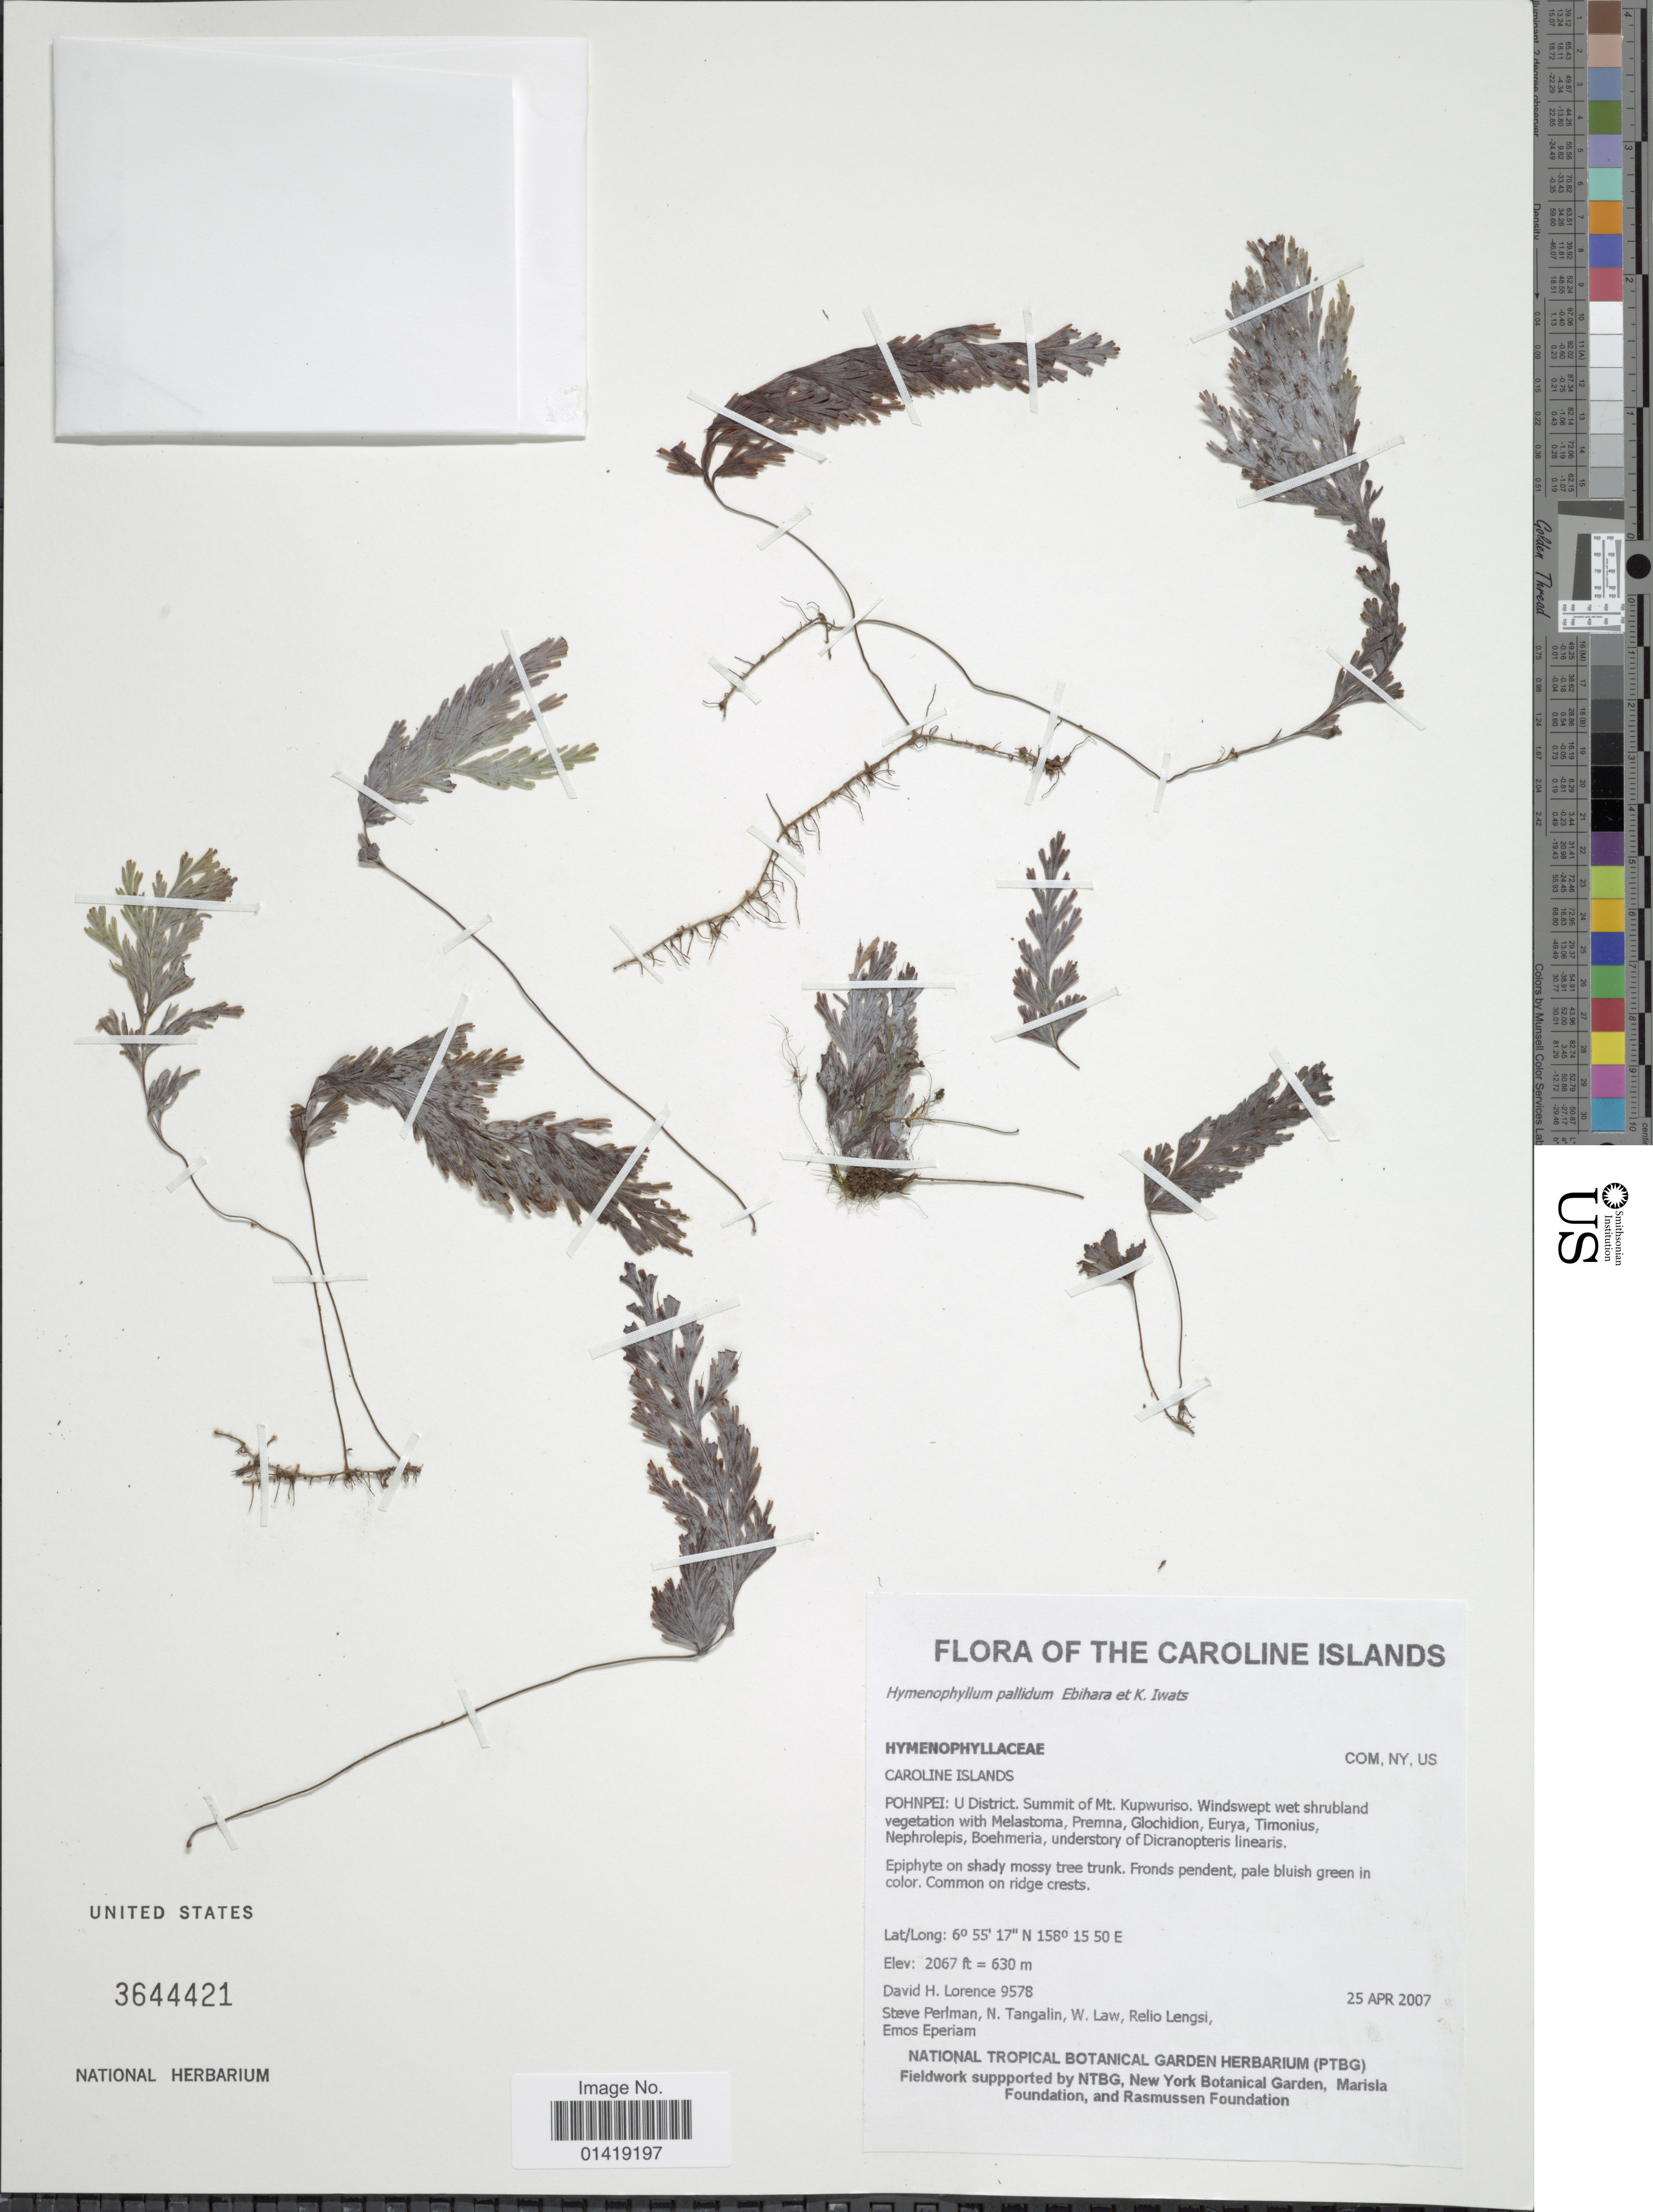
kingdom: Plantae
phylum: Tracheophyta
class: Polypodiopsida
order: Hymenophyllales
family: Hymenophyllaceae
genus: Hymenophyllum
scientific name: Hymenophyllum pallidum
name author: (Blume) Ebihara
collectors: S. Perlman, N. Tangalin, W. Law, R. Lengsi & P. Eperiam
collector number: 9578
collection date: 2007-04-25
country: Micronesia, Federated States of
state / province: Pohnpei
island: Pohnpei [Ponape]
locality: U district summit of Mt. Kupwuriso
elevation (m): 630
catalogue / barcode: US 3644421